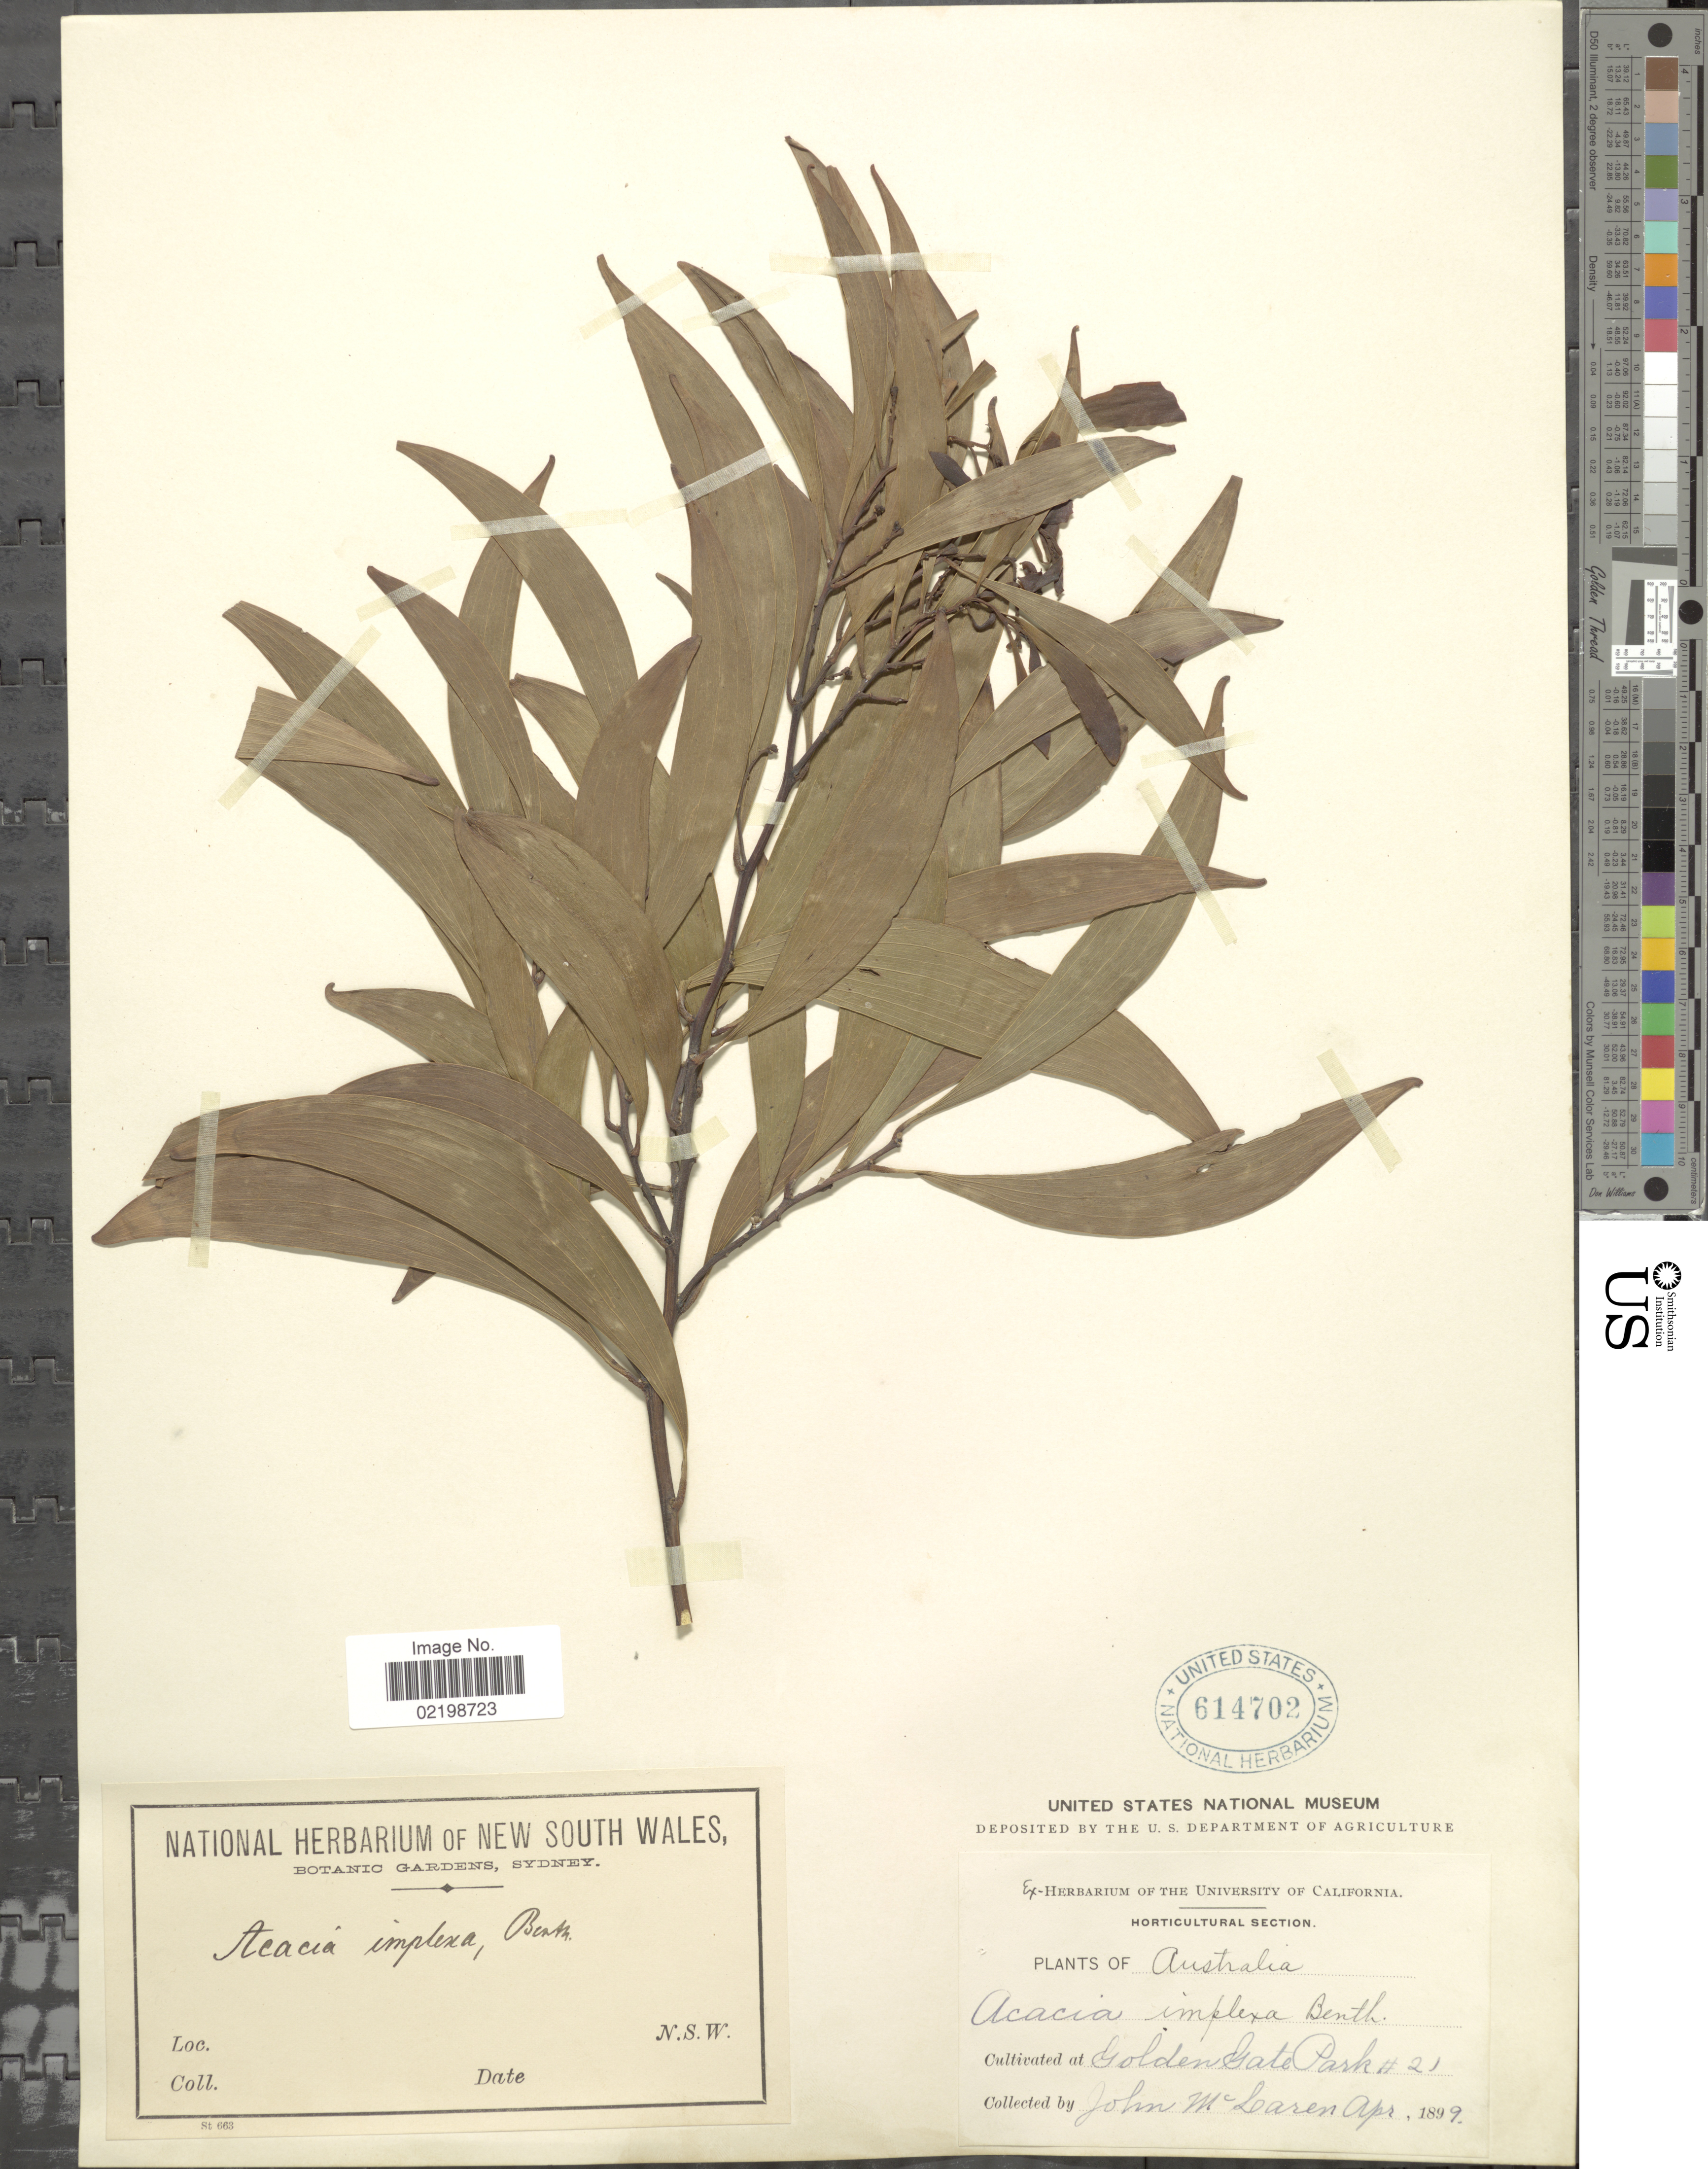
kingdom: Plantae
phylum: Tracheophyta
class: Magnoliopsida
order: Fabales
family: Fabaceae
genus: Acacia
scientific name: Acacia implexa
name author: Benth.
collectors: J. McLaren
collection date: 1899-04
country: Australia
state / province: New South Wales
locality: Cultivated at Golden Gate Park #21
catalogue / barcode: US 614702